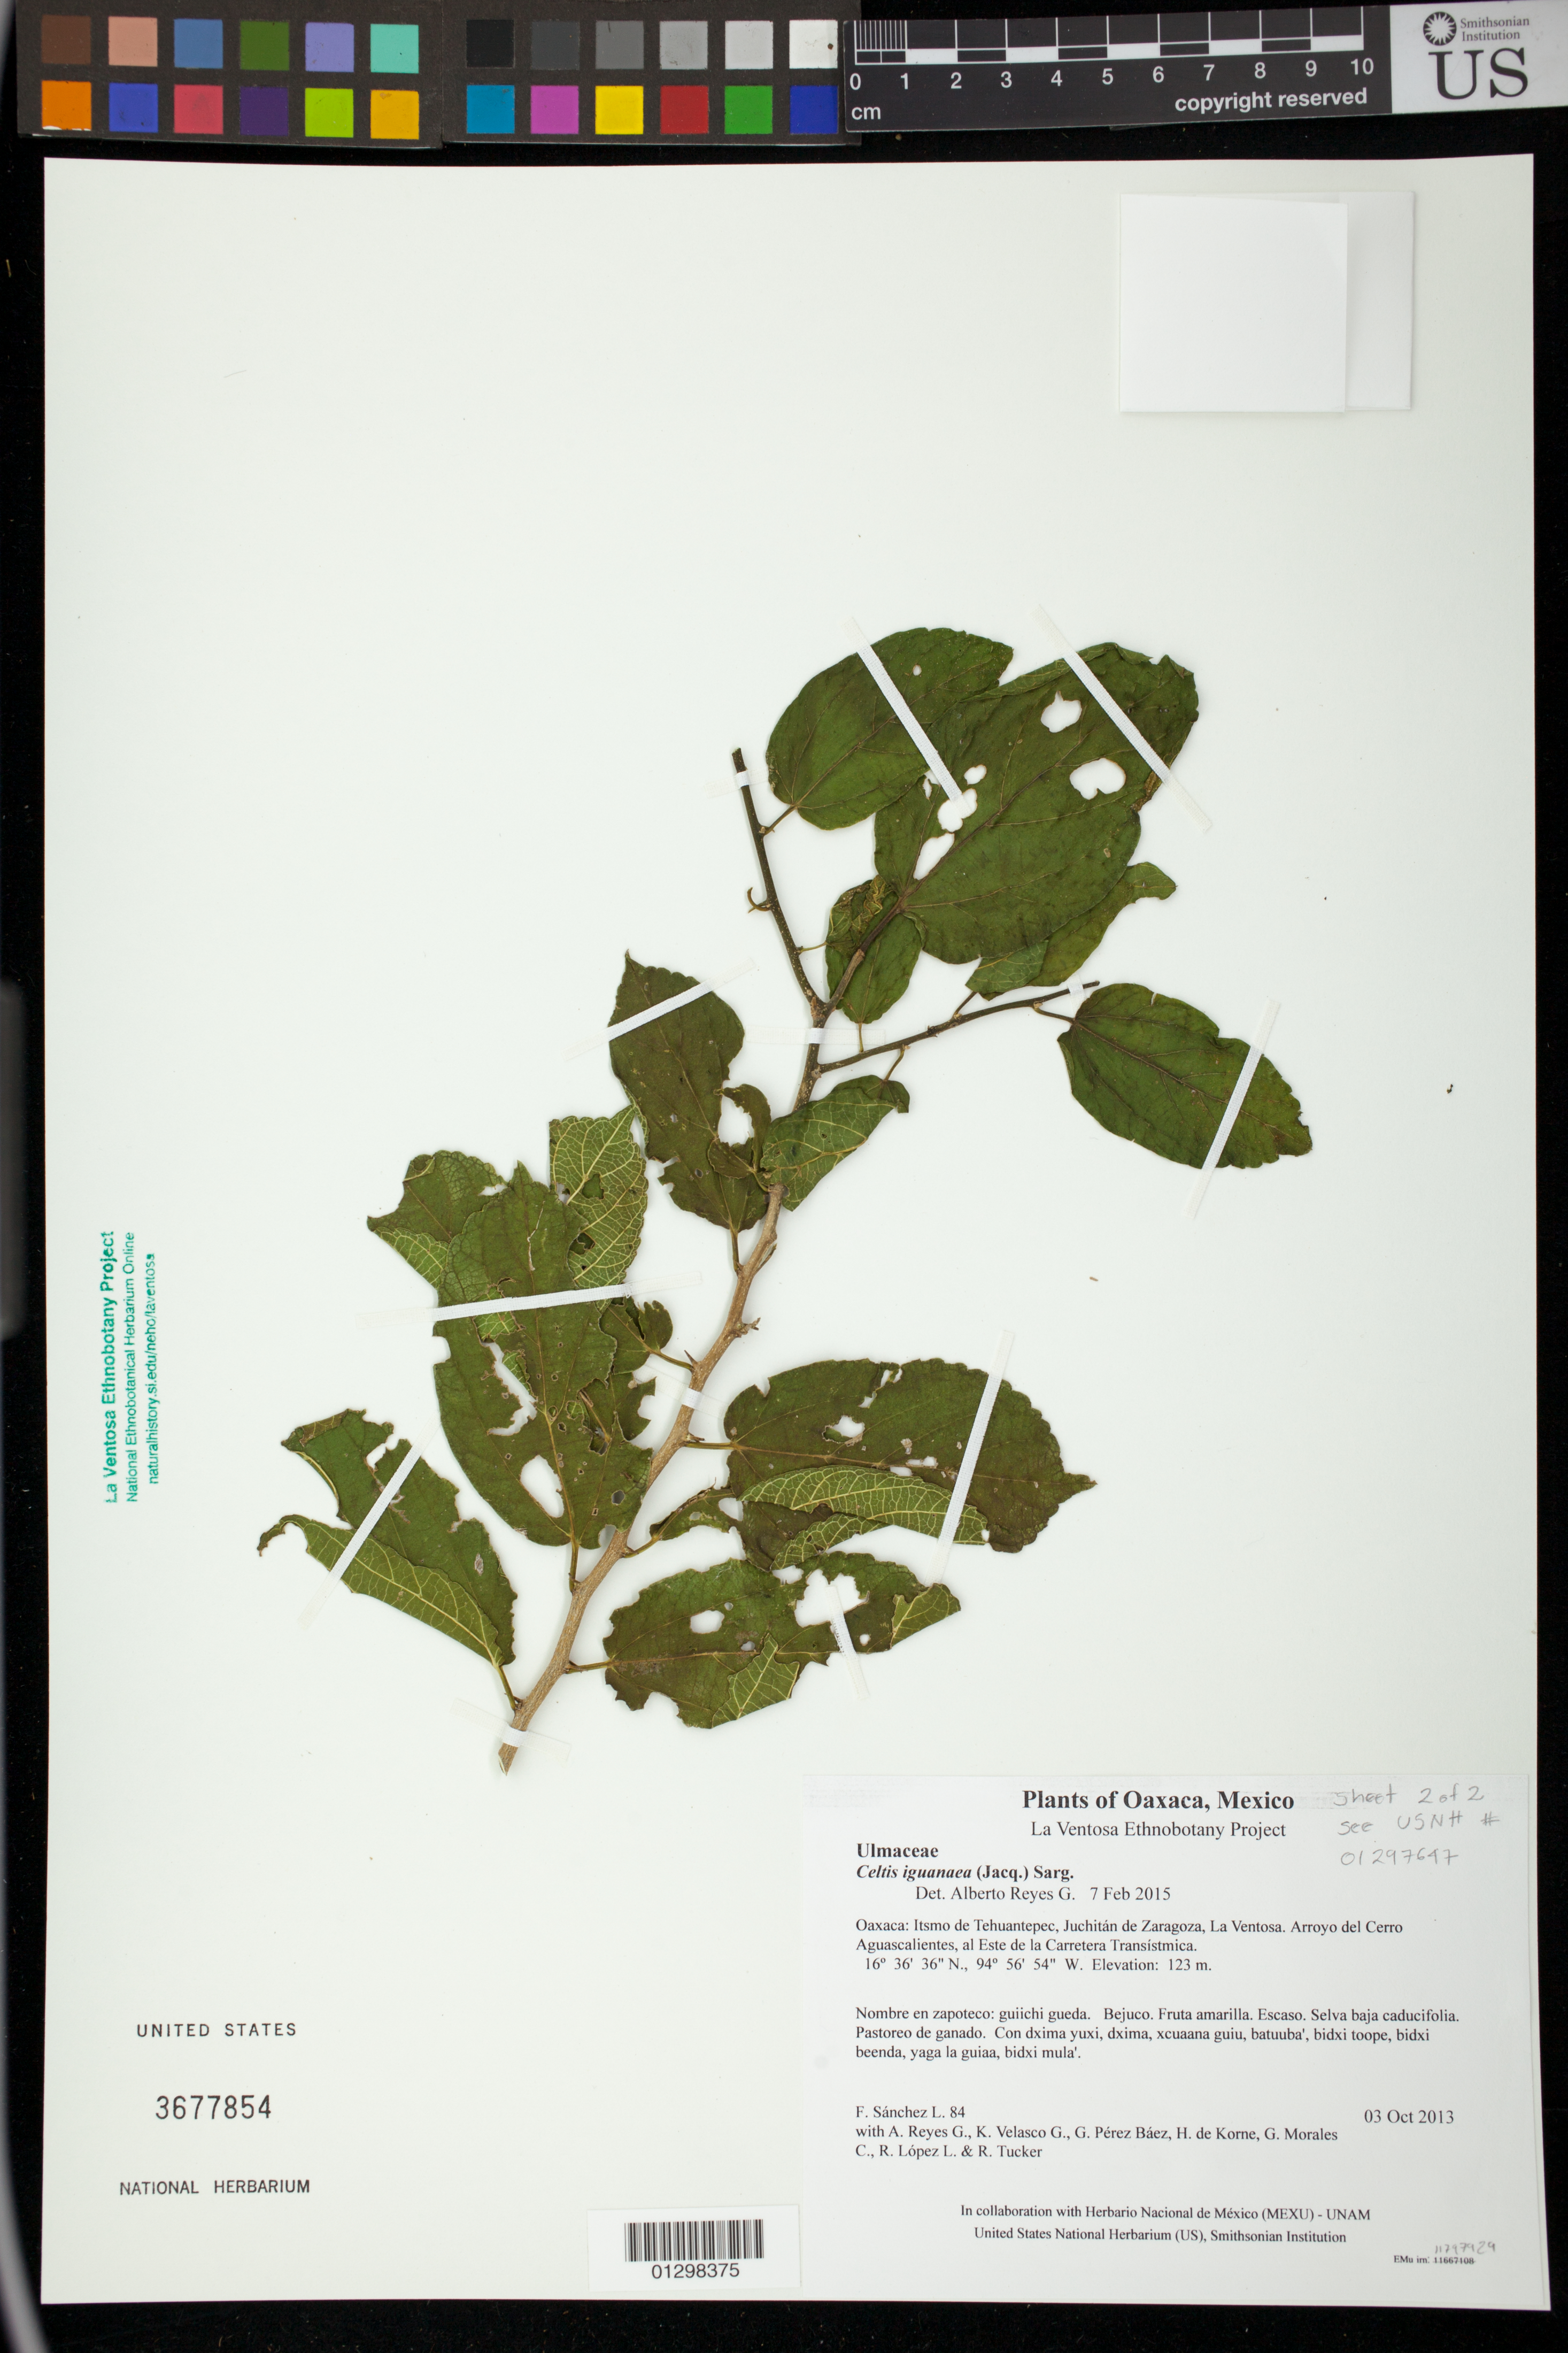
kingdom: Plantae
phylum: Tracheophyta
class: Magnoliopsida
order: Rosales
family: Cannabaceae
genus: Celtis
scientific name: Celtis iguanaea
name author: (Jacq.) Sarg.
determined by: Reyes García, A.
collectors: F. Sánchez L., A. Reyes G., K. Velasco G., G. Pérez Báez, H. de Korne, G. Morales C., R. López L. & R. Tucker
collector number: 84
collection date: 2013-10-03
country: Mexico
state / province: Oaxaca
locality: Itsmo de Tehuantepec, Juchitán de Zaragoza, La Ventosa. Arroyo del Cerro Aguascalientes, al Este de la Carretera Transístmica.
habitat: Selva baja caducifolia. Pastoreo de ganado.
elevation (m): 123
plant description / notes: MEXU, US; Yaga luba'. Cuaananaxhi naguchi. Huaxie'.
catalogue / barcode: US 3677854